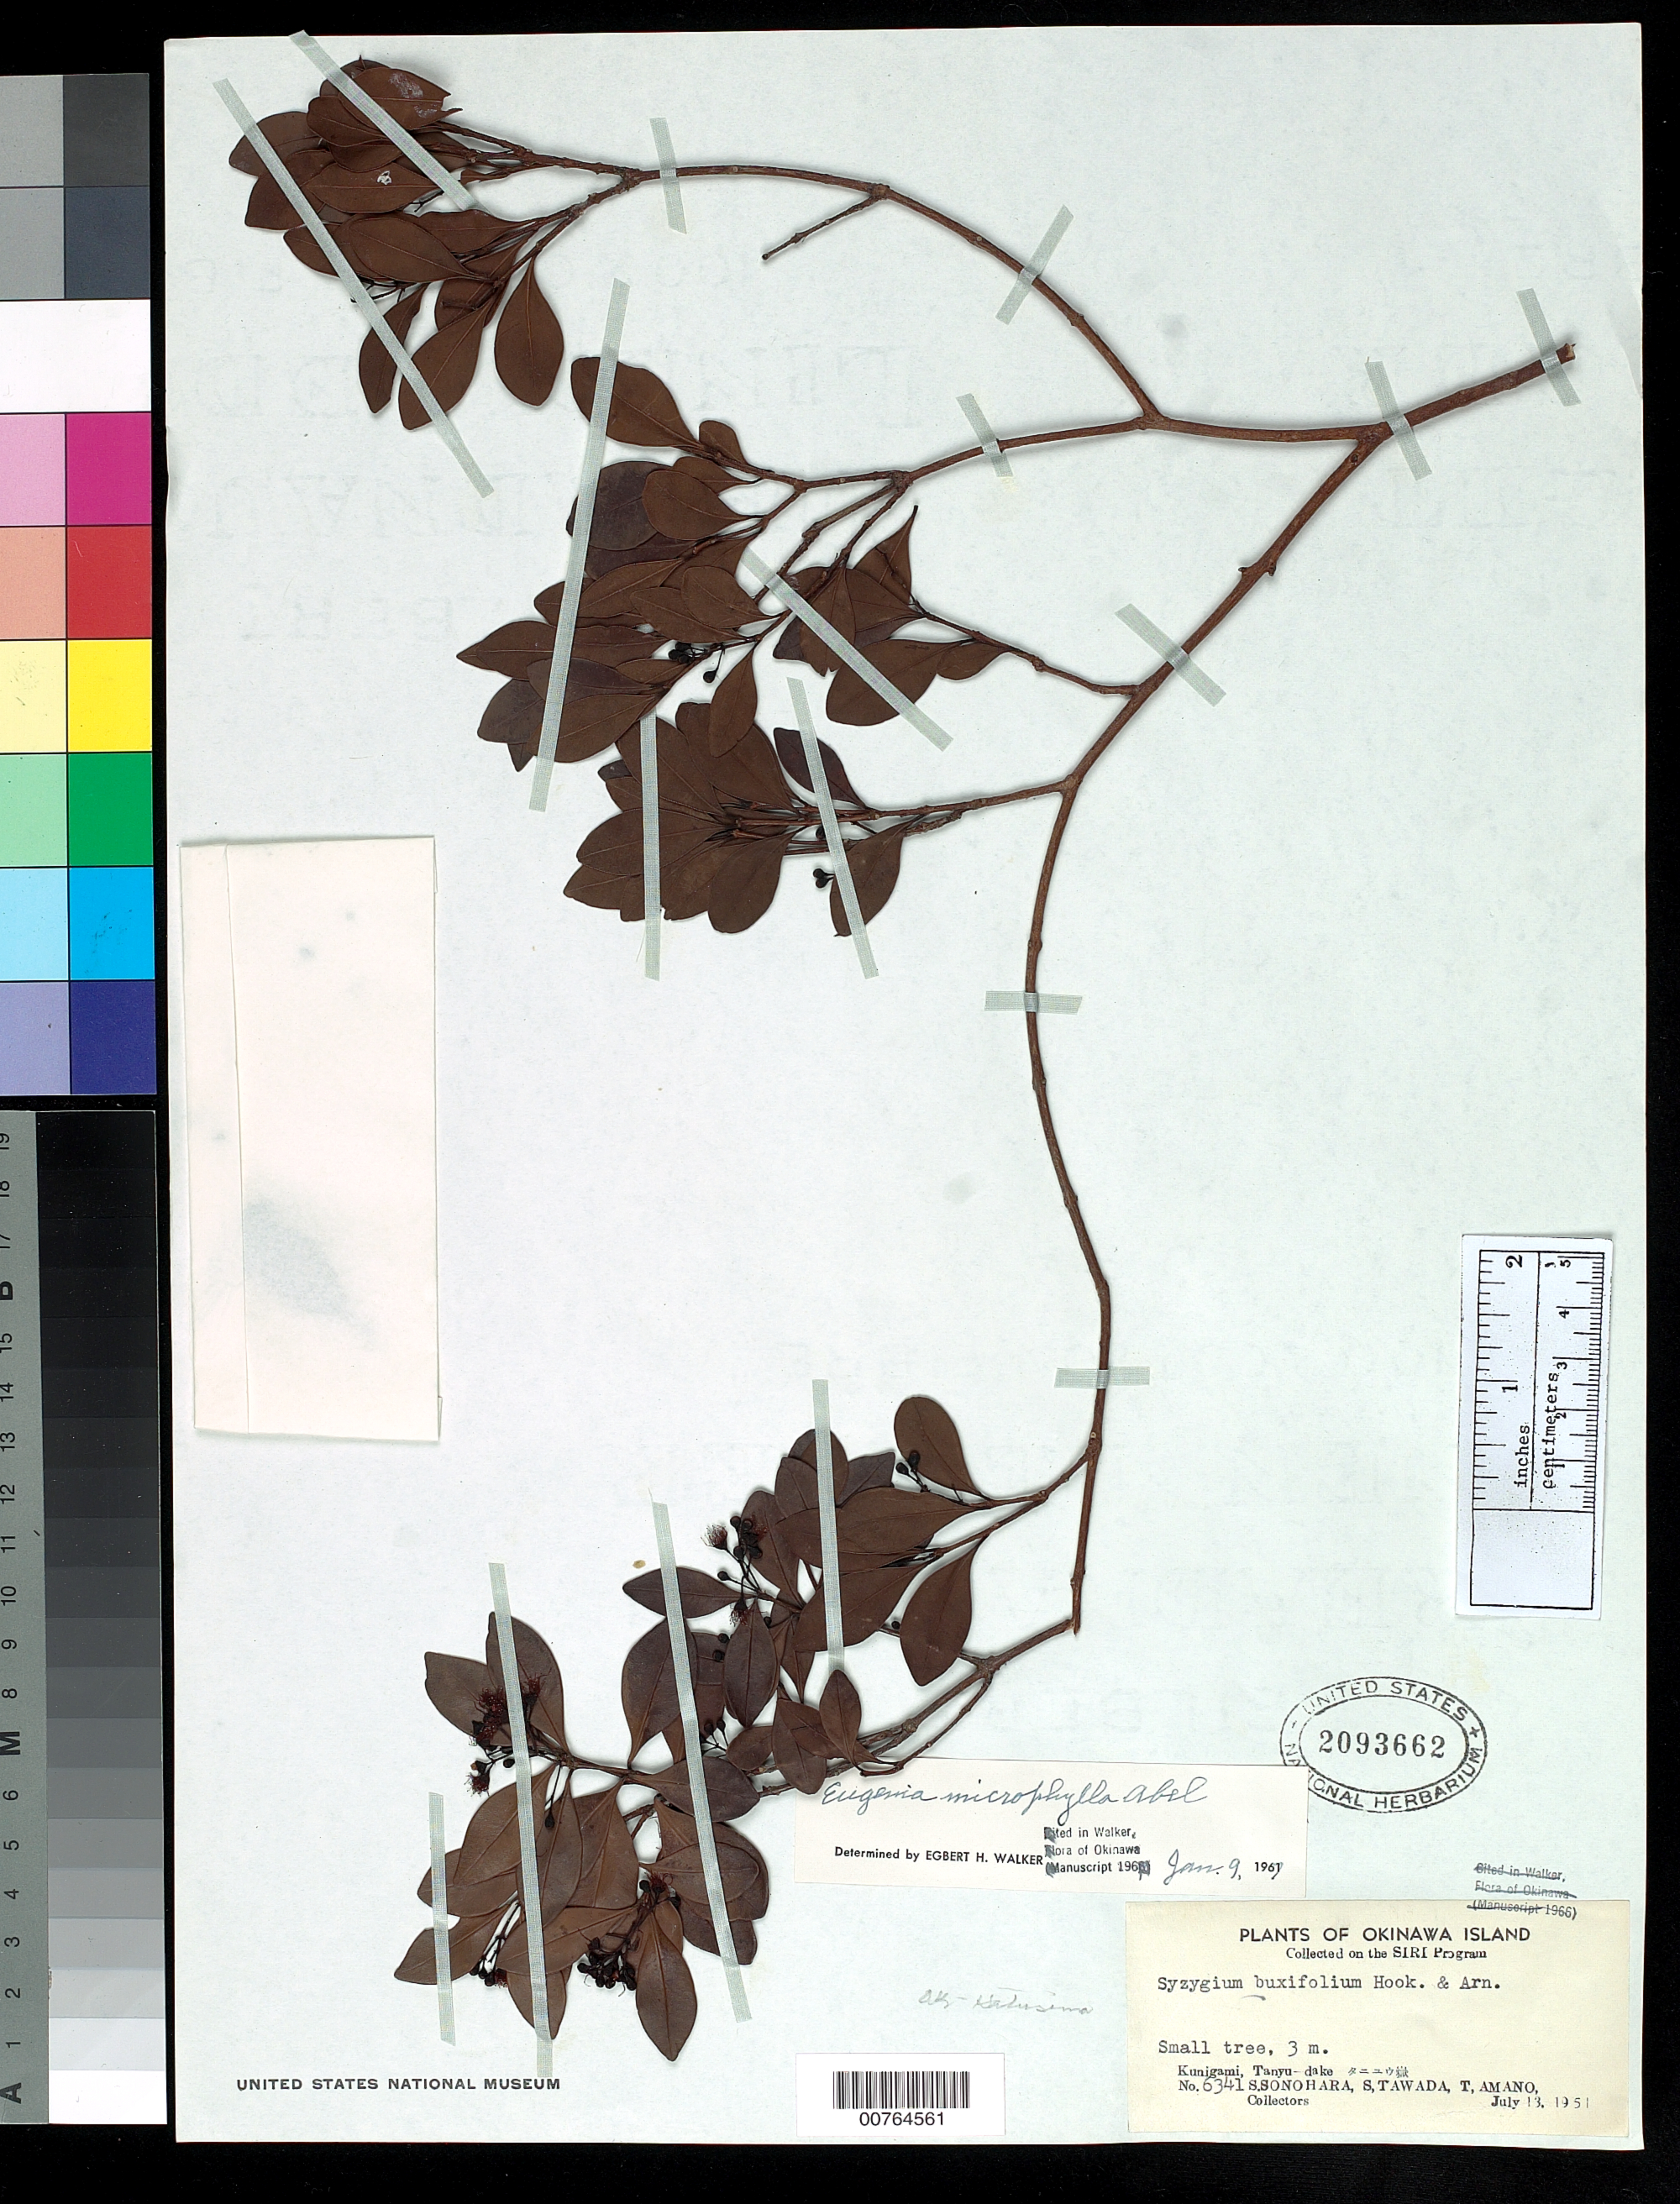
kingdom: Plantae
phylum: Tracheophyta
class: Magnoliopsida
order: Myrtales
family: Myrtaceae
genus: Syzygium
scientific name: Syzygium buxifolium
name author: Hook. & Arn.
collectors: S. Sonohara, S. Tawada & T. Amano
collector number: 6341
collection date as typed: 13 Jul 1951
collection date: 1951-07-13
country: Japan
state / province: Okinawa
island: Okinawa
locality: Tanyudake, in Kunigami.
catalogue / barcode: US 2093662